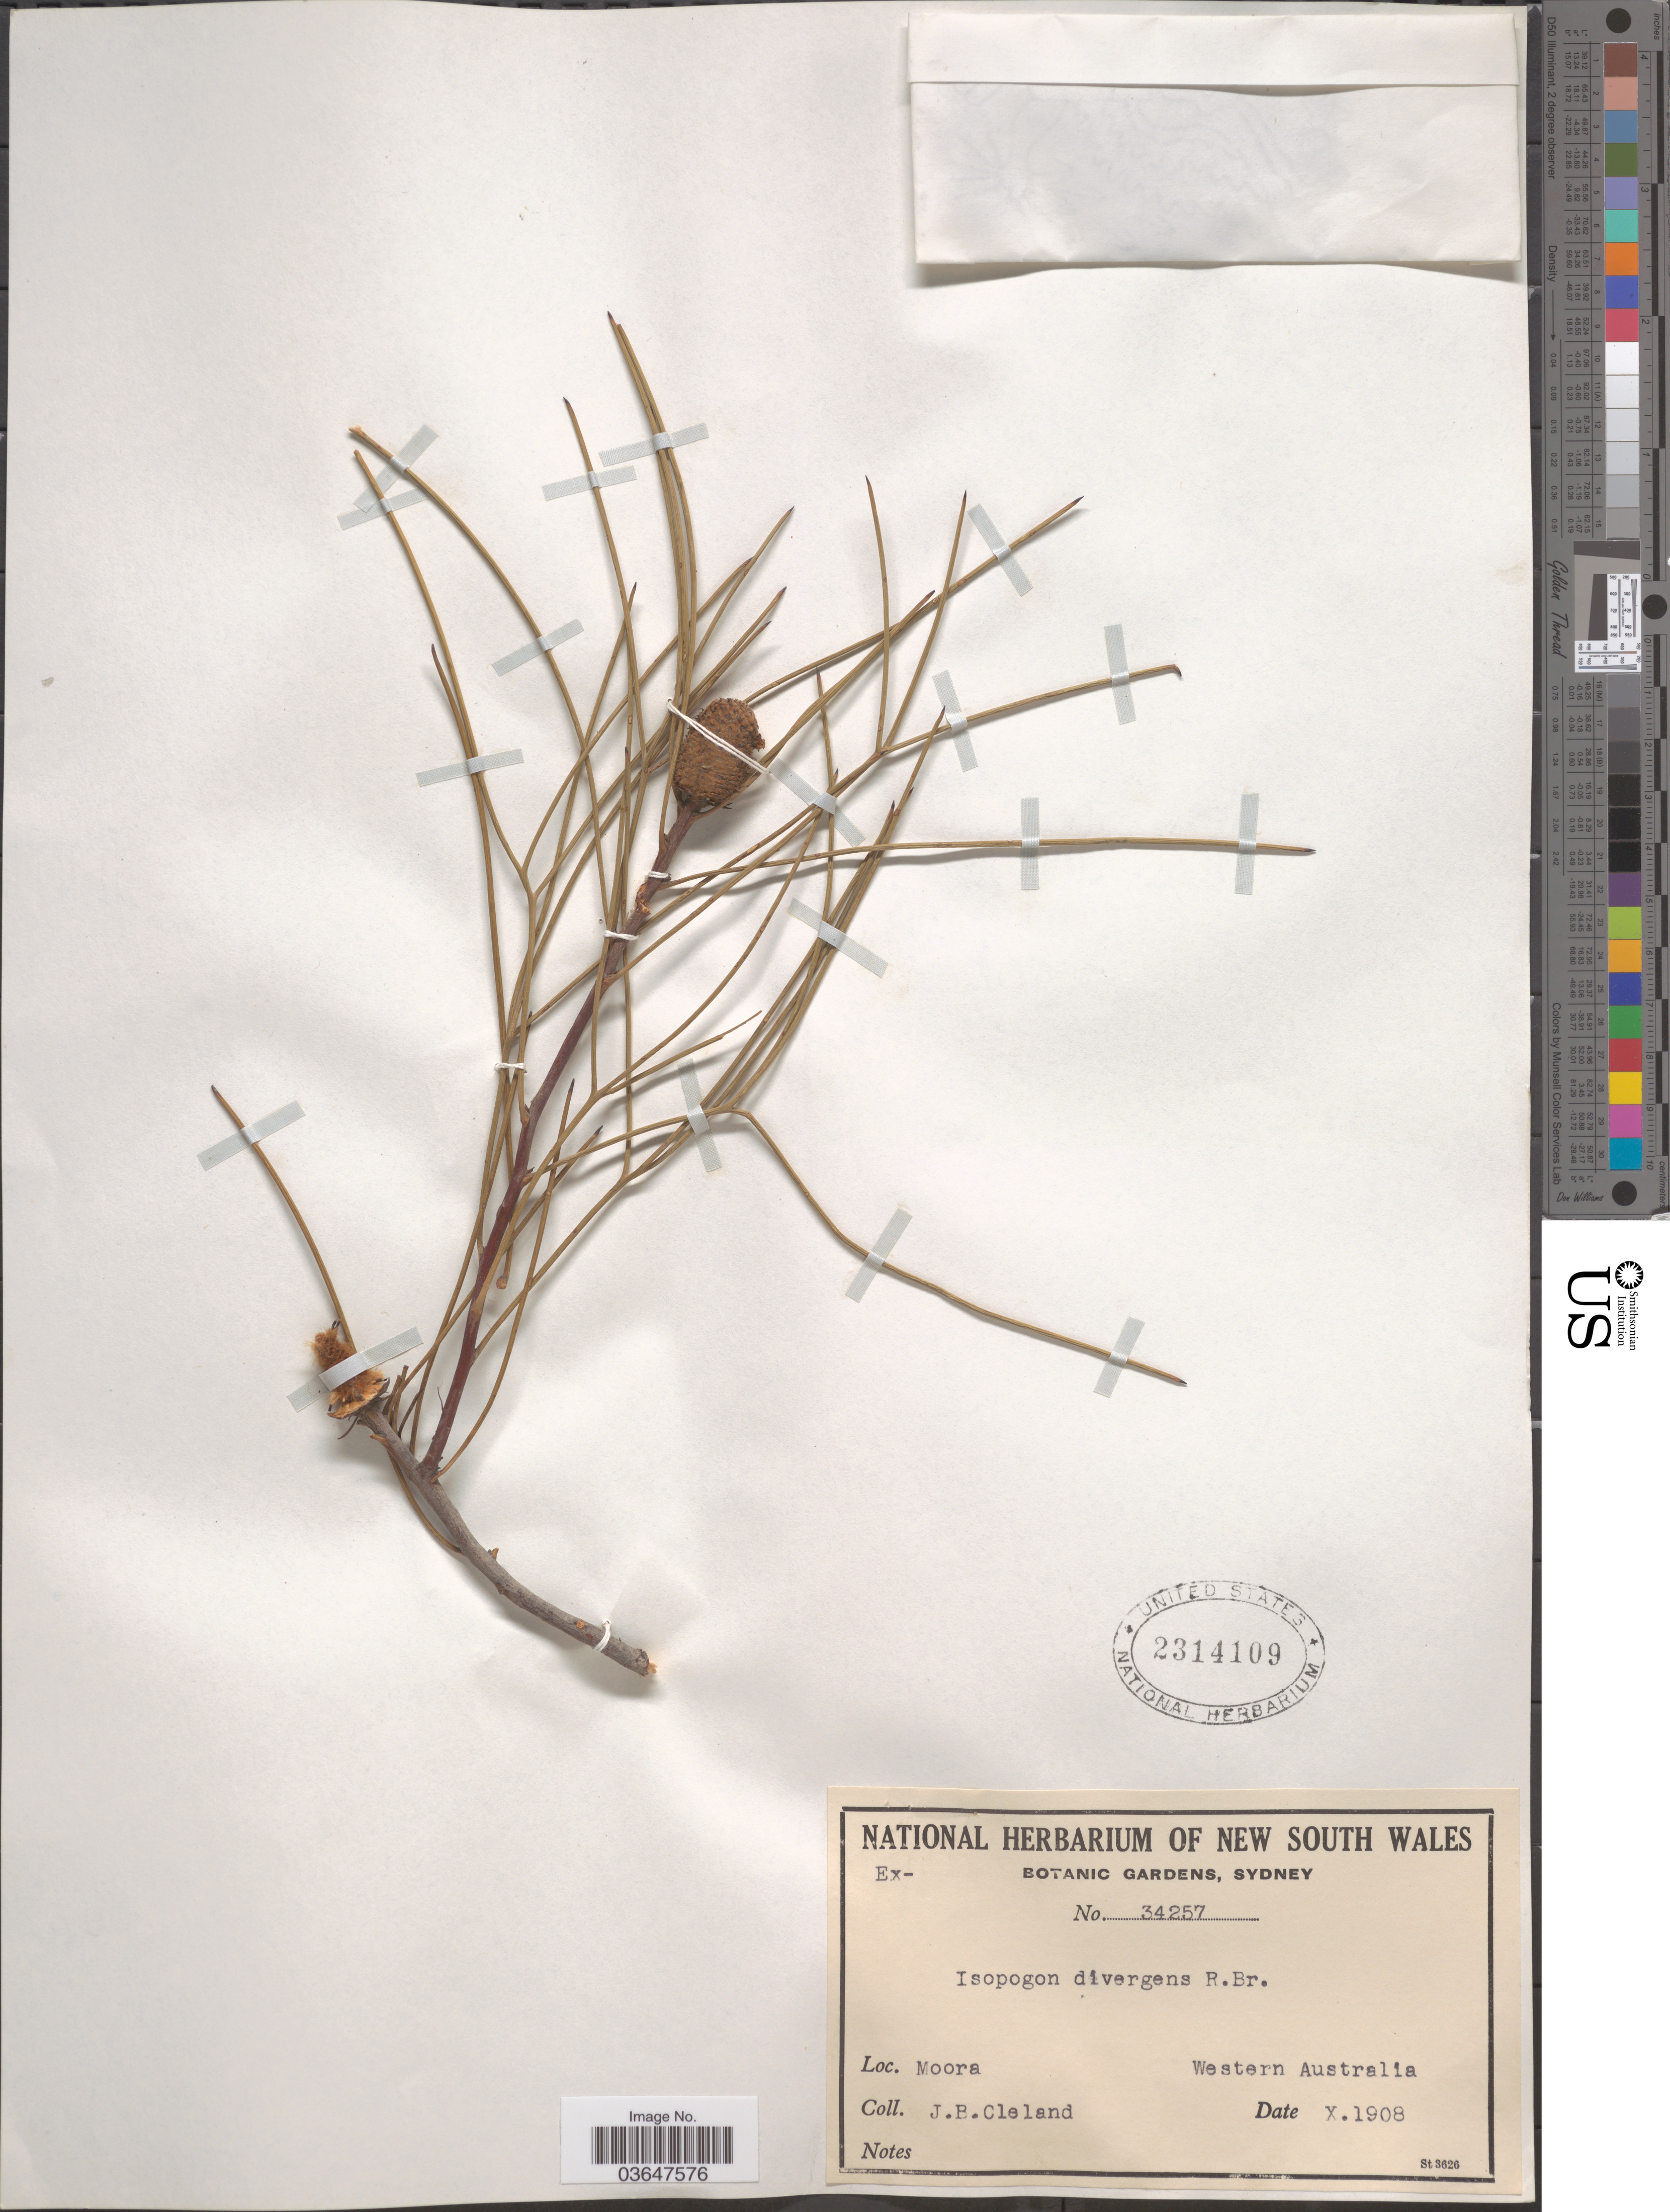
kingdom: Plantae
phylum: Tracheophyta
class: Magnoliopsida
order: Proteales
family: Proteaceae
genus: Isopogon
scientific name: Isopogon divergens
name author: R. Br.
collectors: J. Cleland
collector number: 34257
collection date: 1908-10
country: Australia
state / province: Western Australia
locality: Moora.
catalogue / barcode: US 2314109